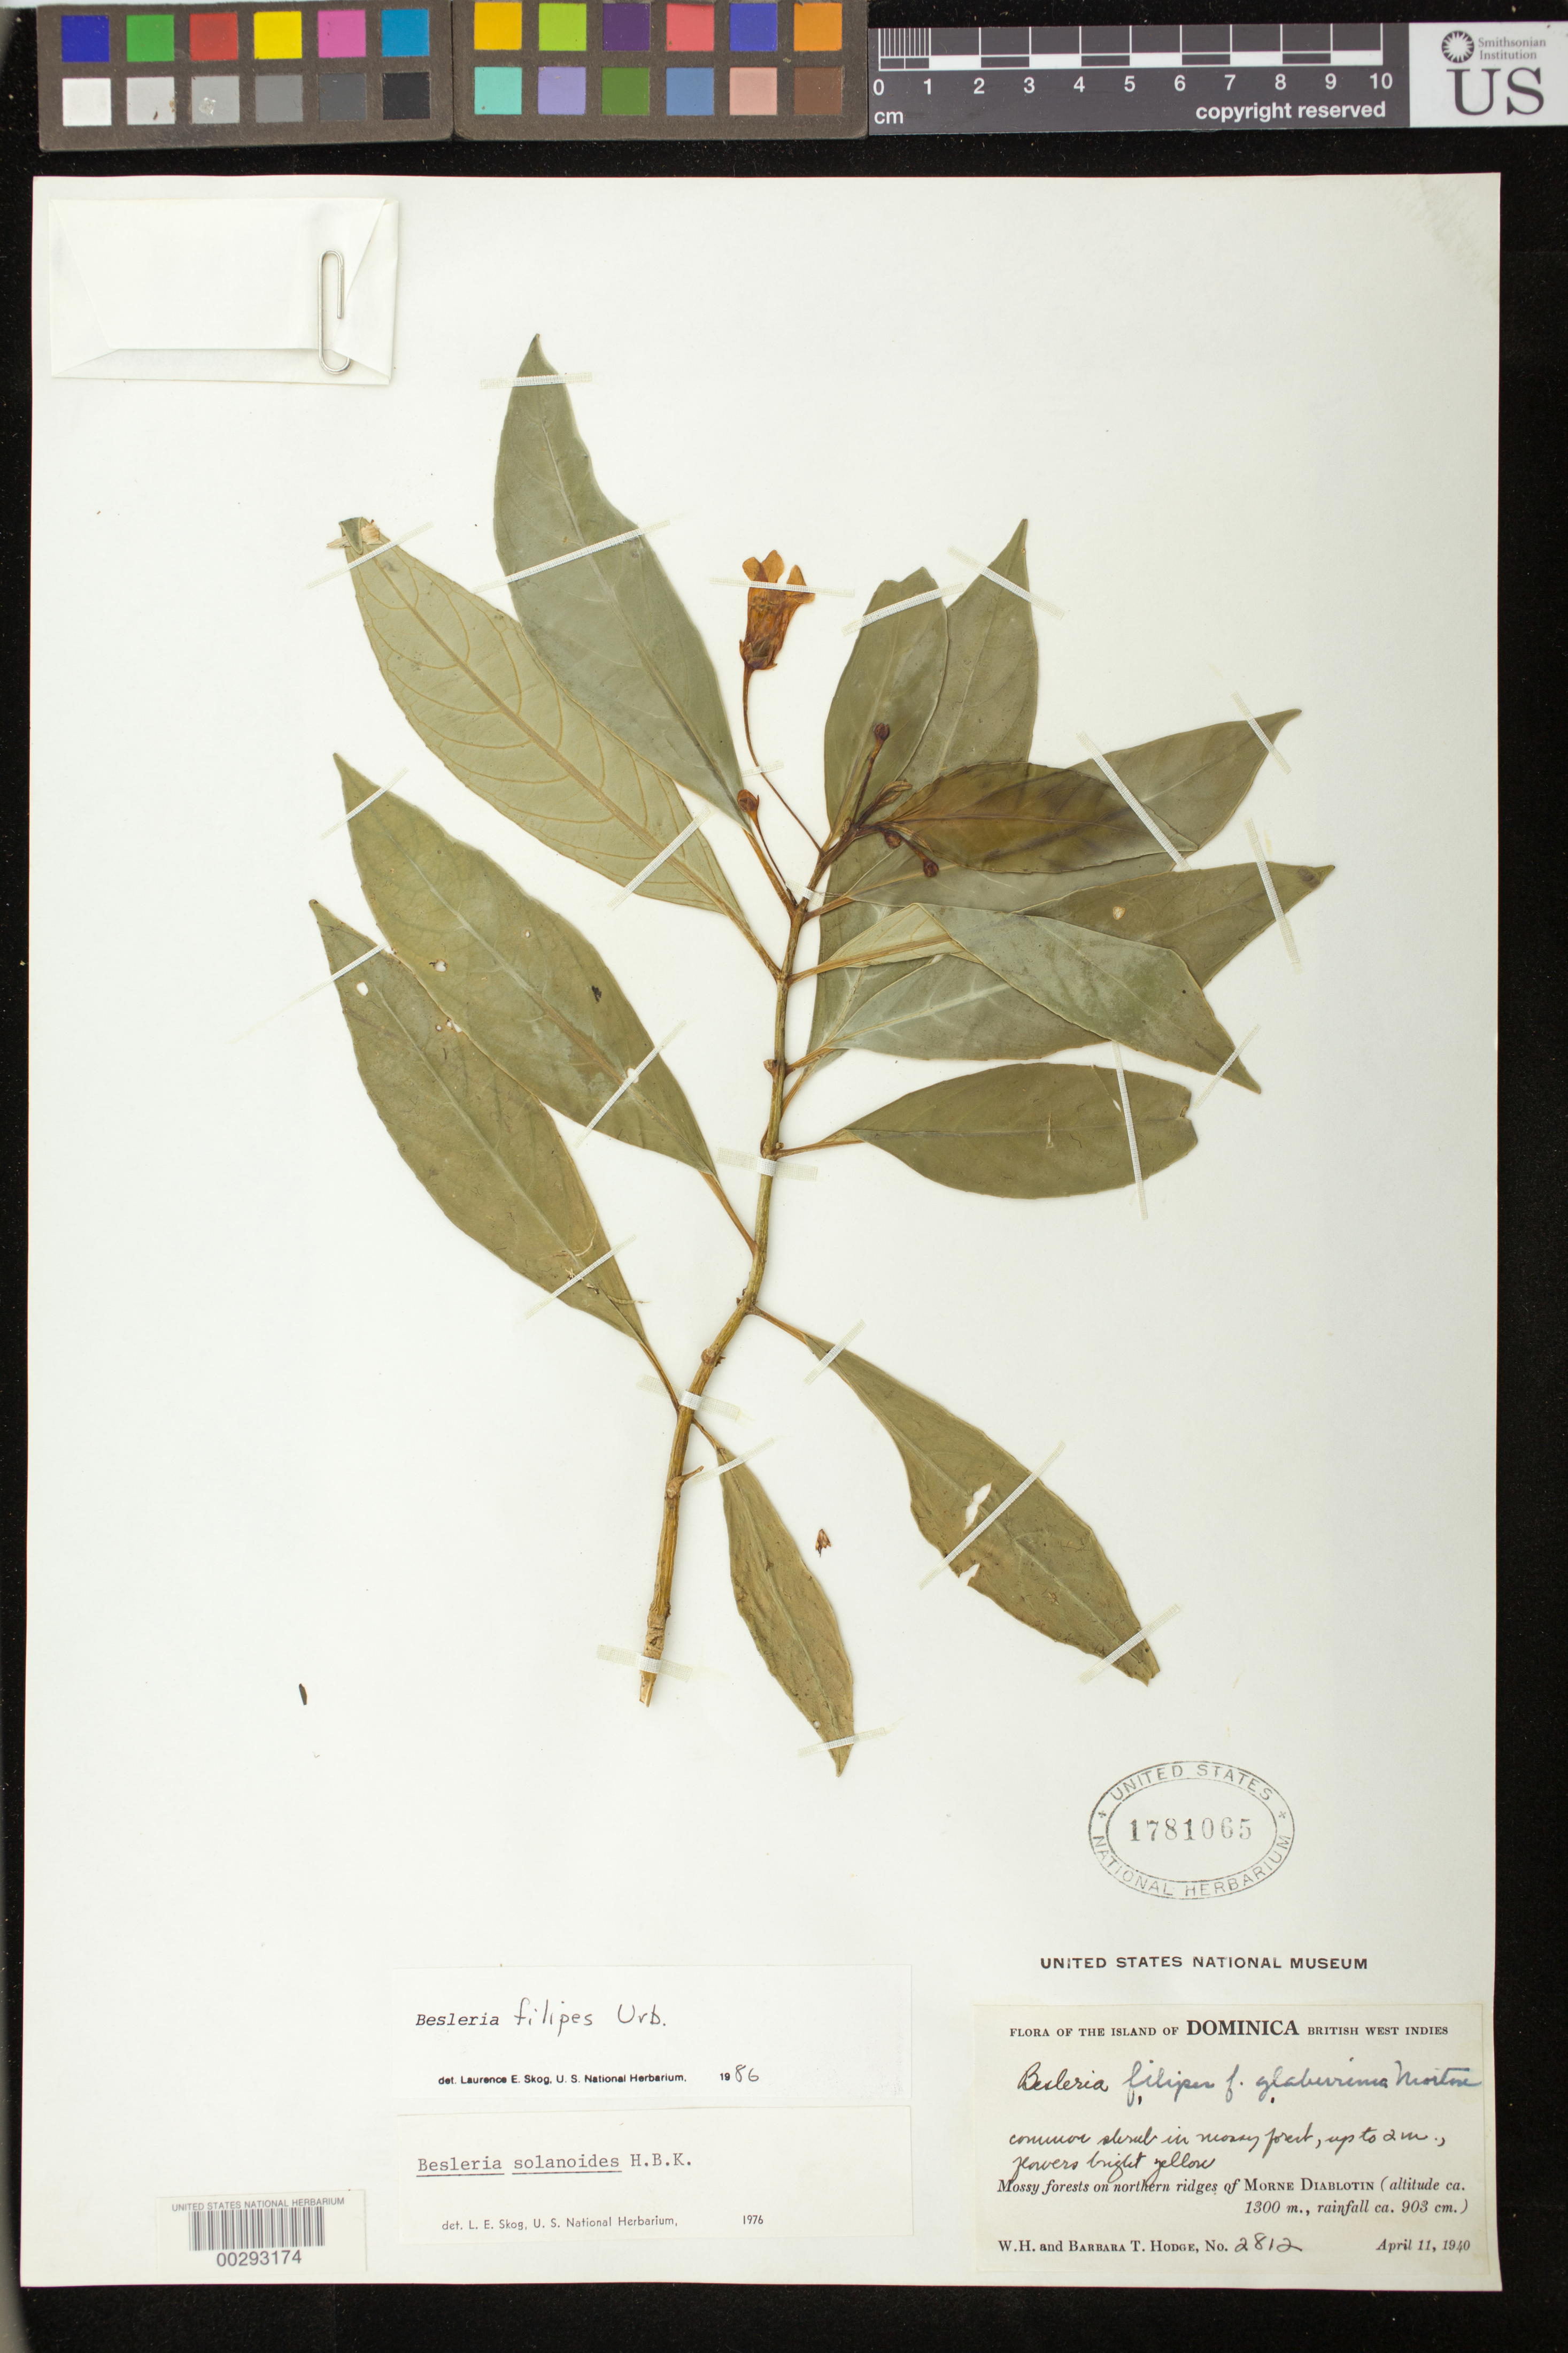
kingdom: Plantae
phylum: Tracheophyta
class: Magnoliopsida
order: Lamiales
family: Gesneriaceae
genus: Besleria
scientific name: Besleria filipes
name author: Urb.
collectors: W. Hodge & B. Hodge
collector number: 2812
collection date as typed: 11 Apr 1940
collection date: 1940-04-11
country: Dominica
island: Dominica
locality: Morne Diablotin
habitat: Mossy forest on N ridge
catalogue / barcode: US 1781065